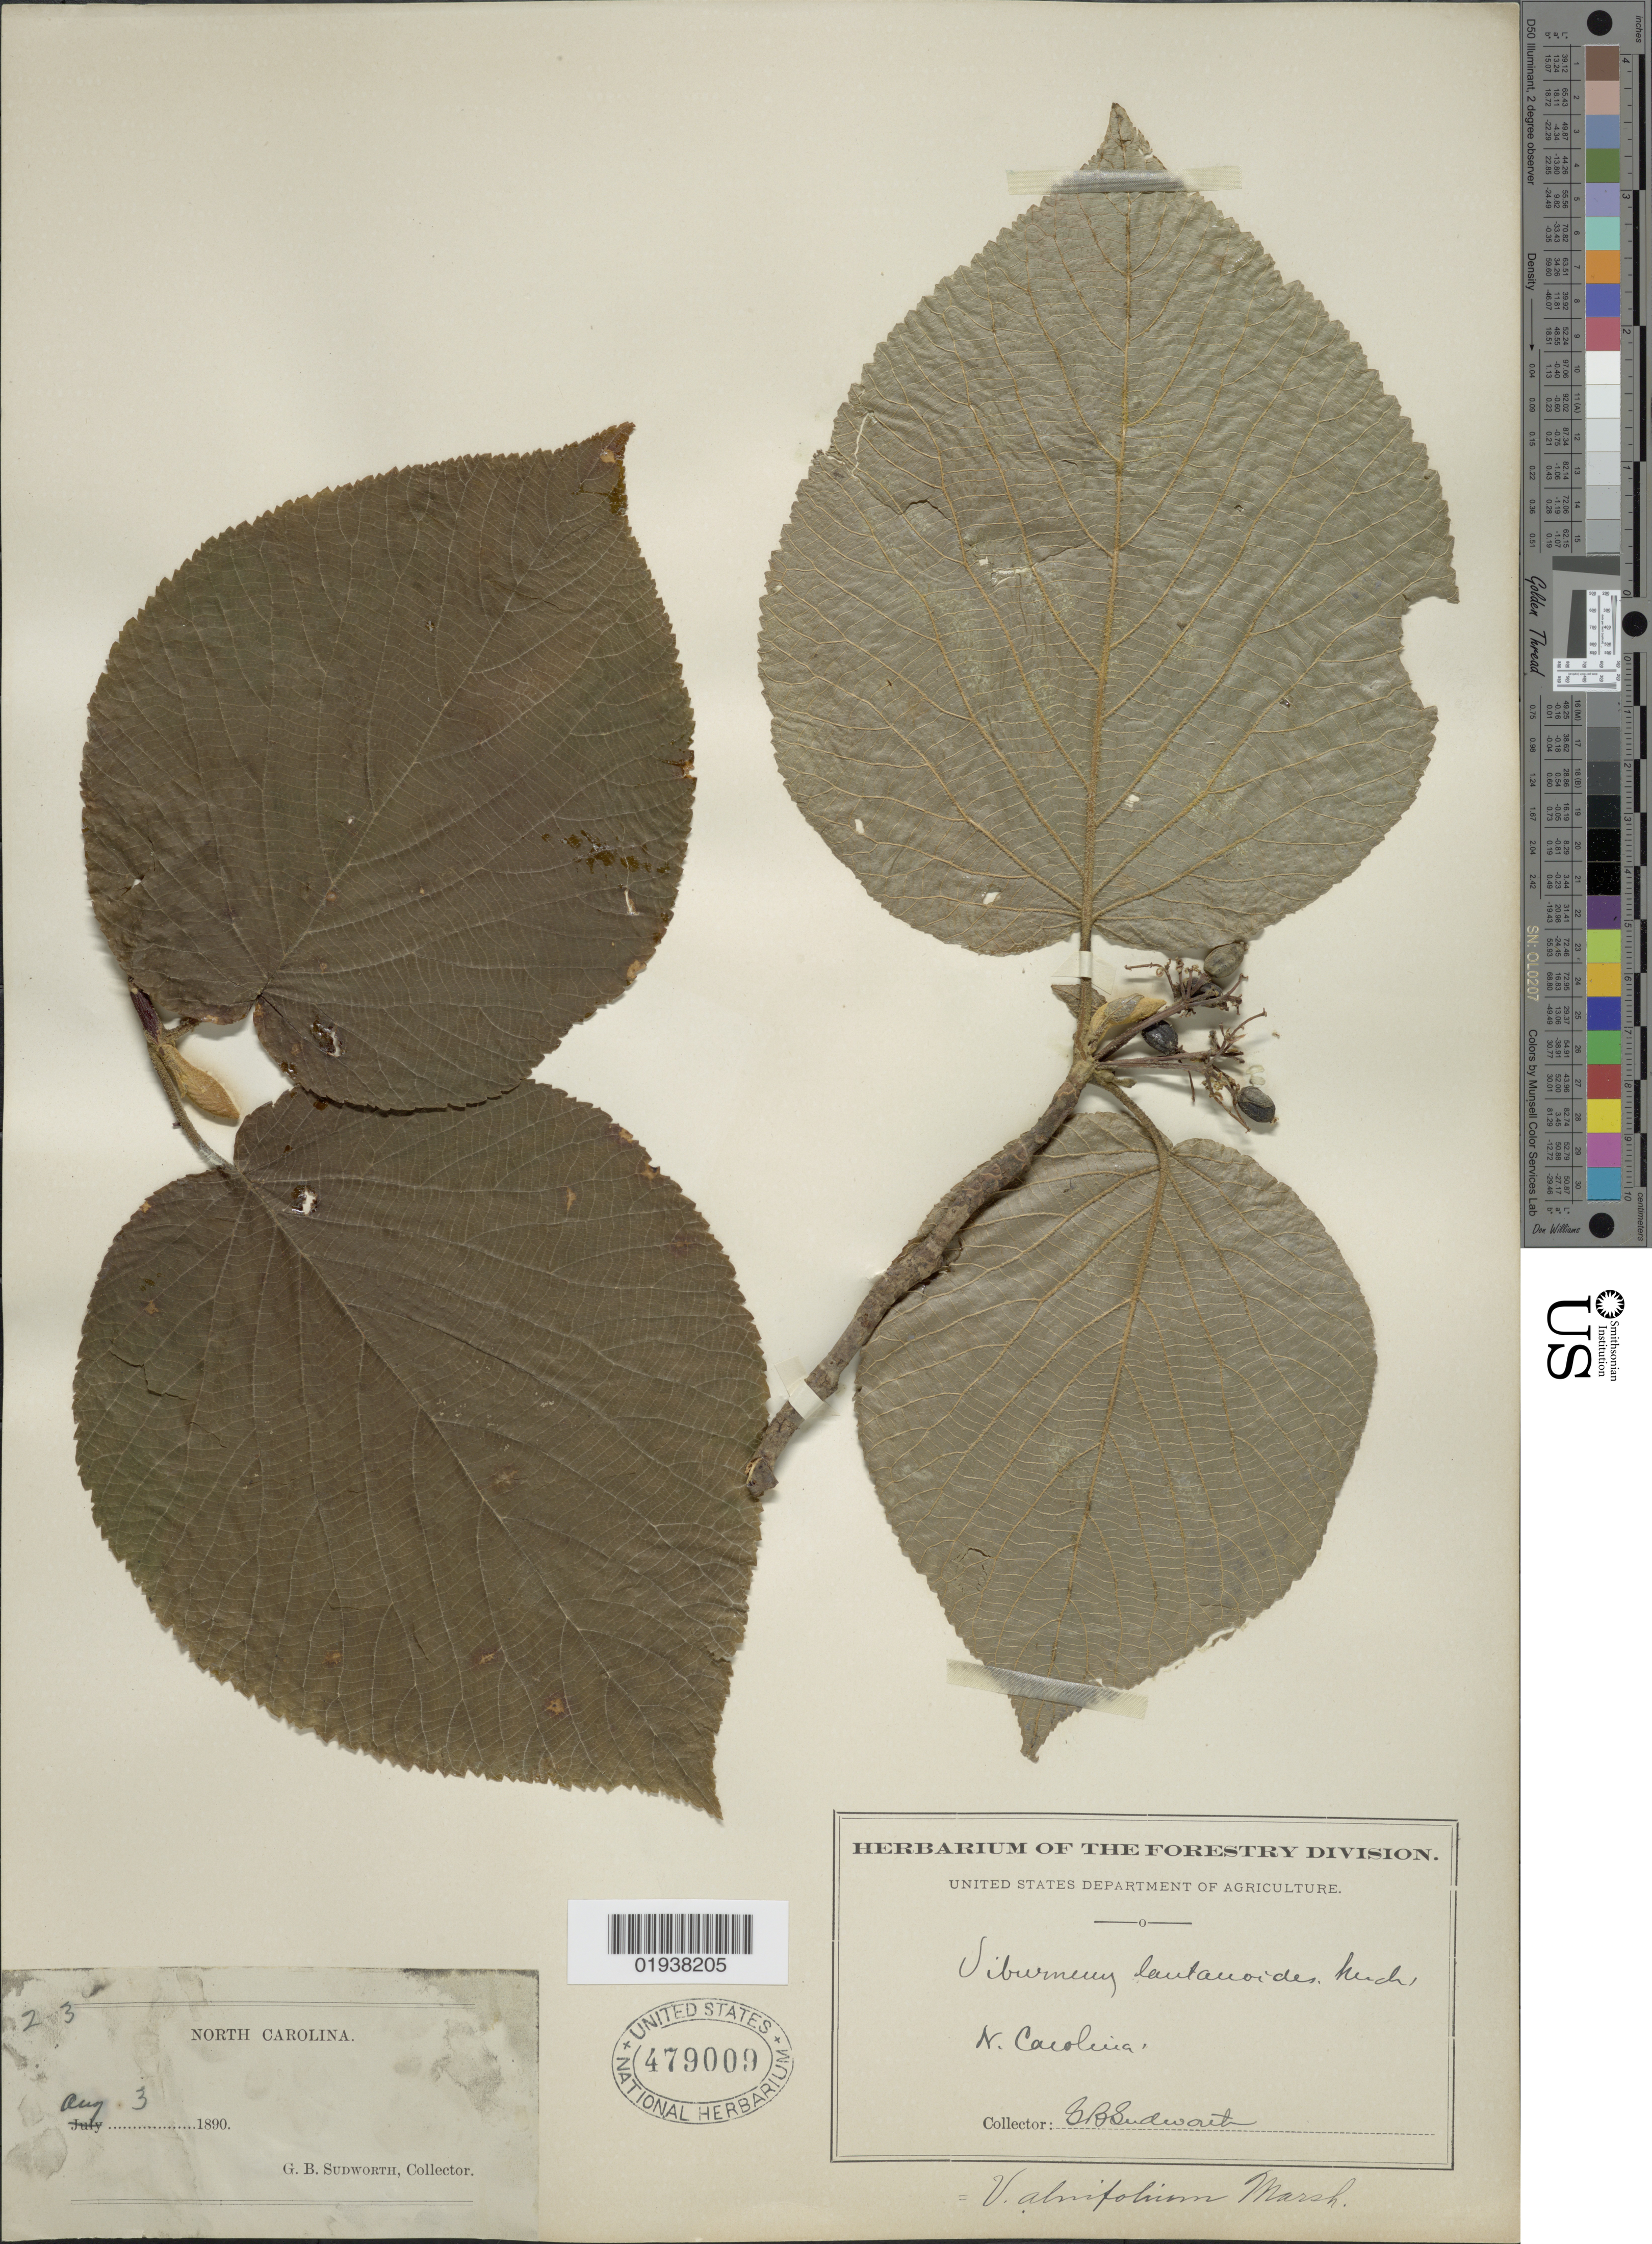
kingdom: Plantae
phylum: Tracheophyta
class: Magnoliopsida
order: Dipsacales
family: Viburnaceae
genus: Viburnum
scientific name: Viburnum alnifolium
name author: Marshall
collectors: G. B. Sudworth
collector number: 23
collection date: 1890-08-03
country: United States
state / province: North Carolina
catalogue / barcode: US 479009